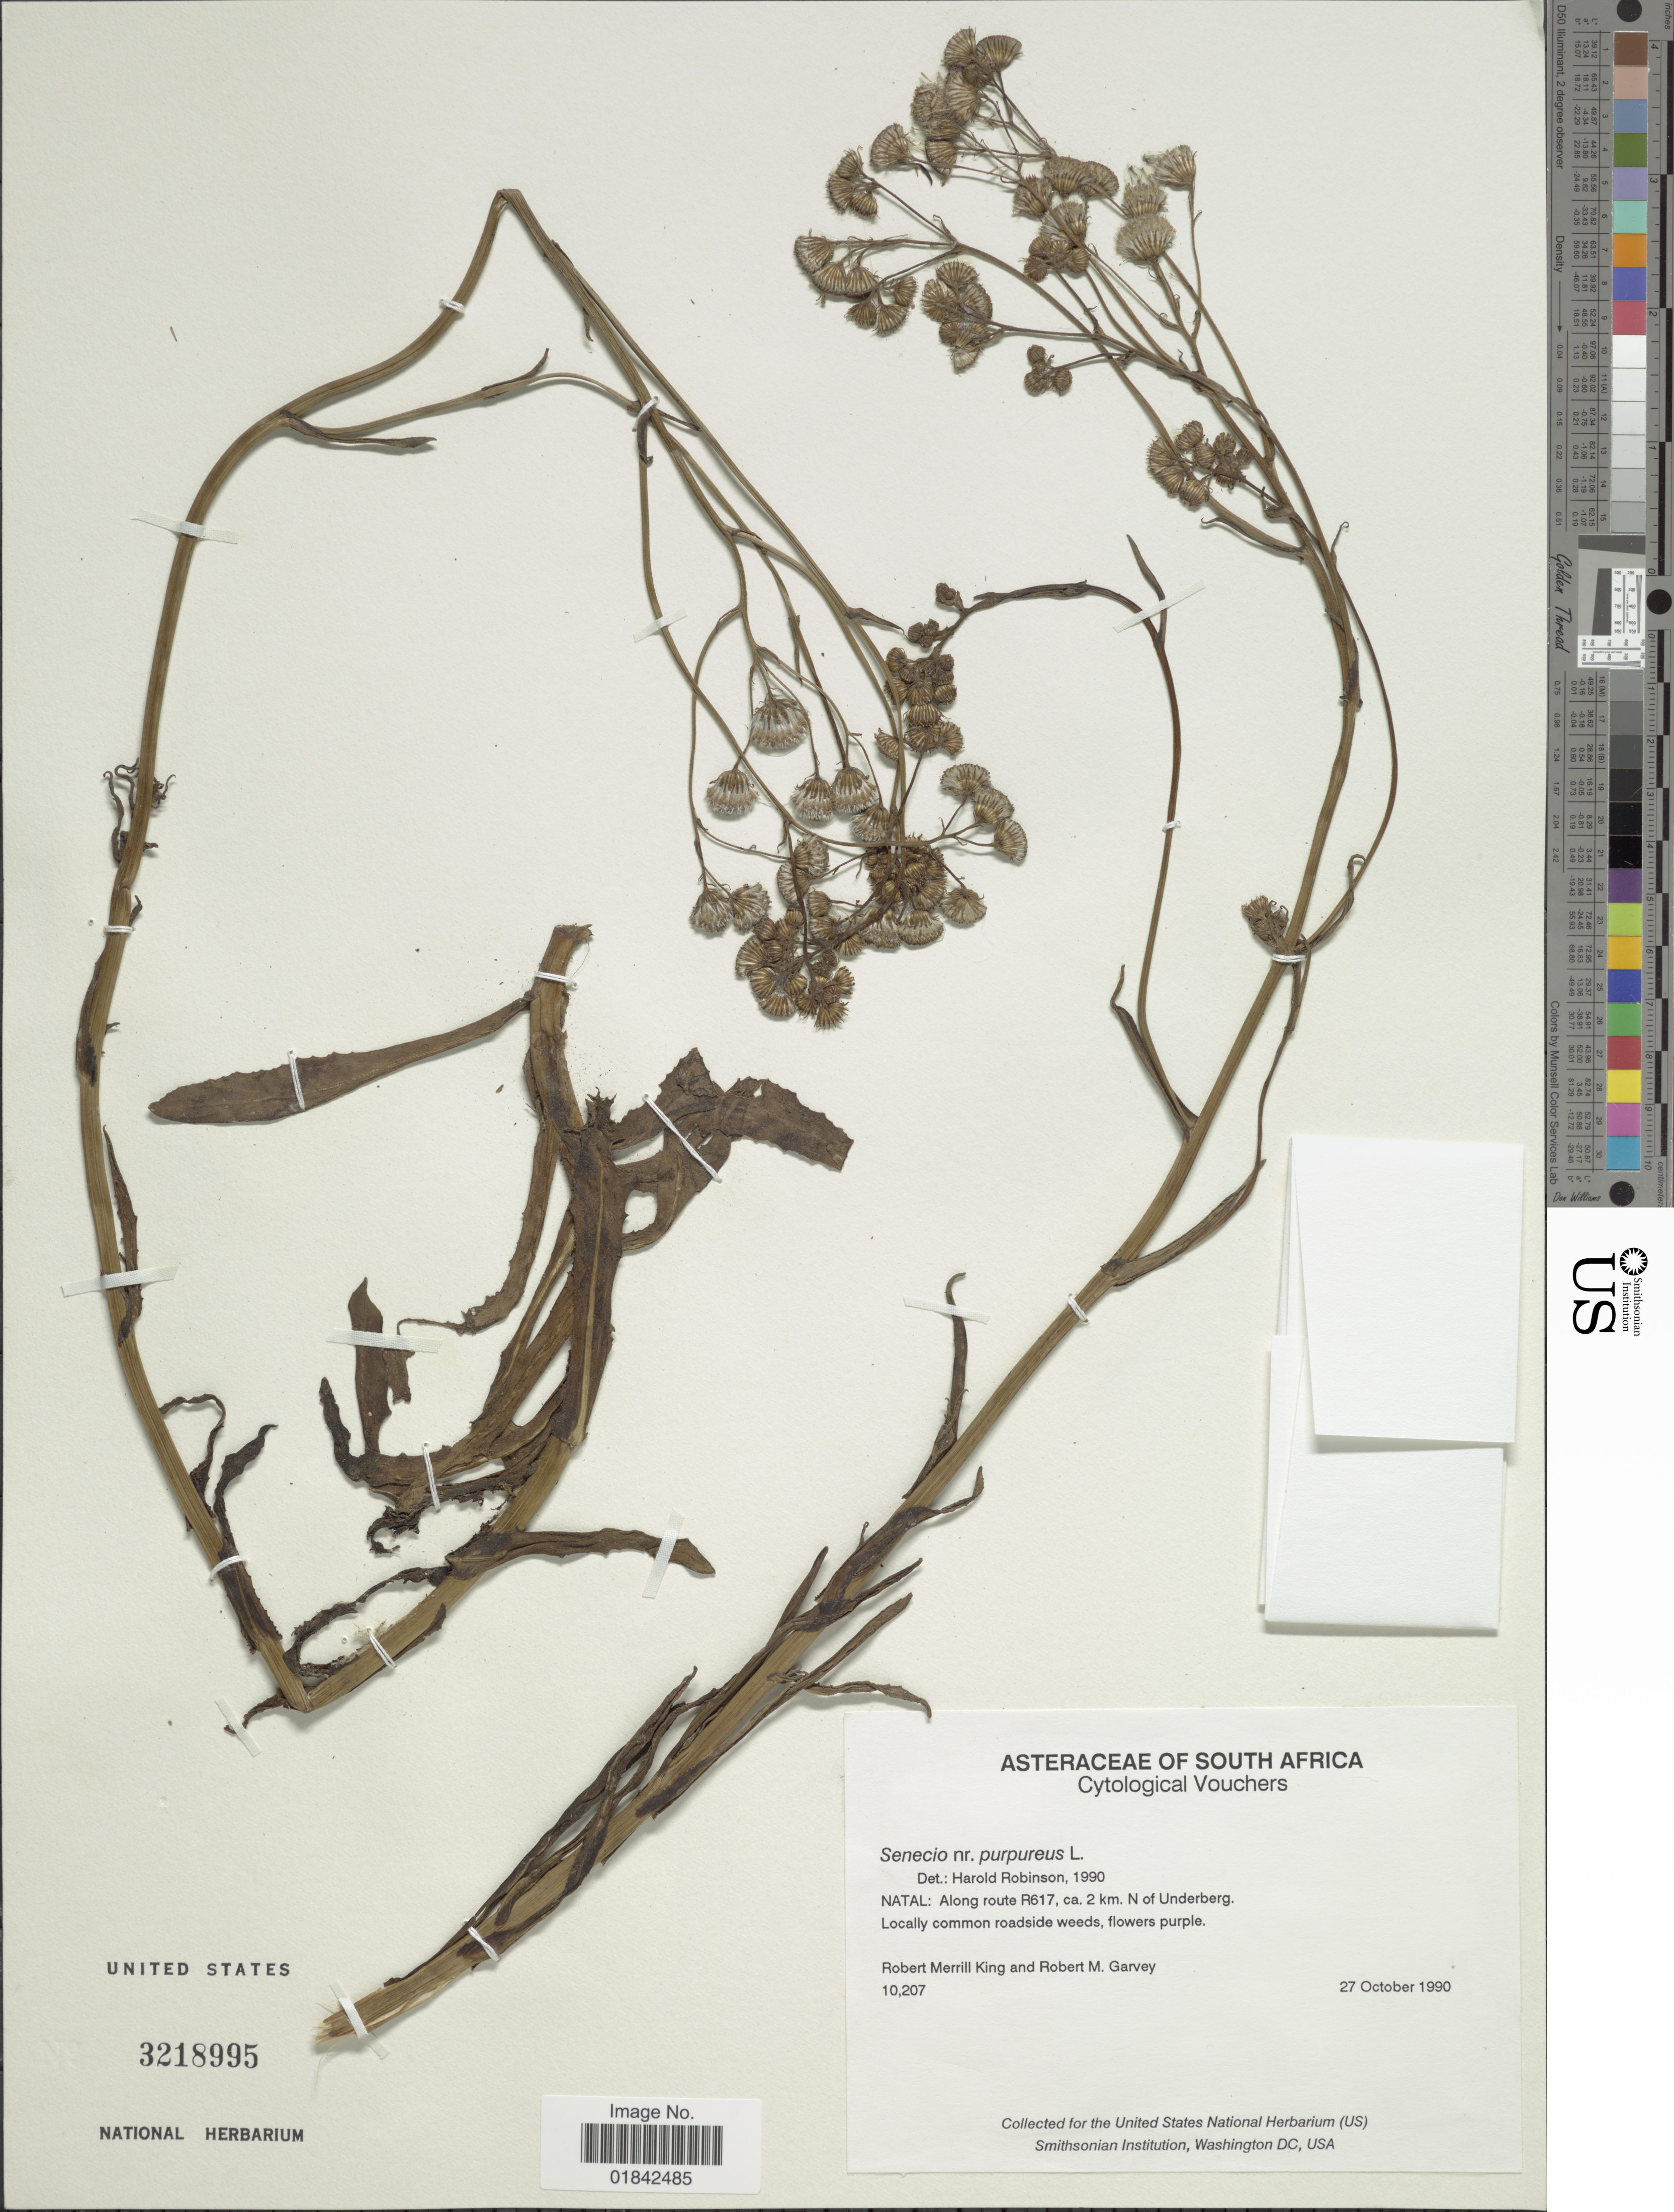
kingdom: Plantae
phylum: Tracheophyta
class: Magnoliopsida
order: Asterales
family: Asteraceae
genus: Senecio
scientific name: Senecio purpureus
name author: L.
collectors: R. M. King & R. Garvey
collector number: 10207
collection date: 1990-10-27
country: South Africa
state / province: KwaZulu-Natal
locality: Natal: Along route R617, ca. 2 km. N of Underberg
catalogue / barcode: US 3218995